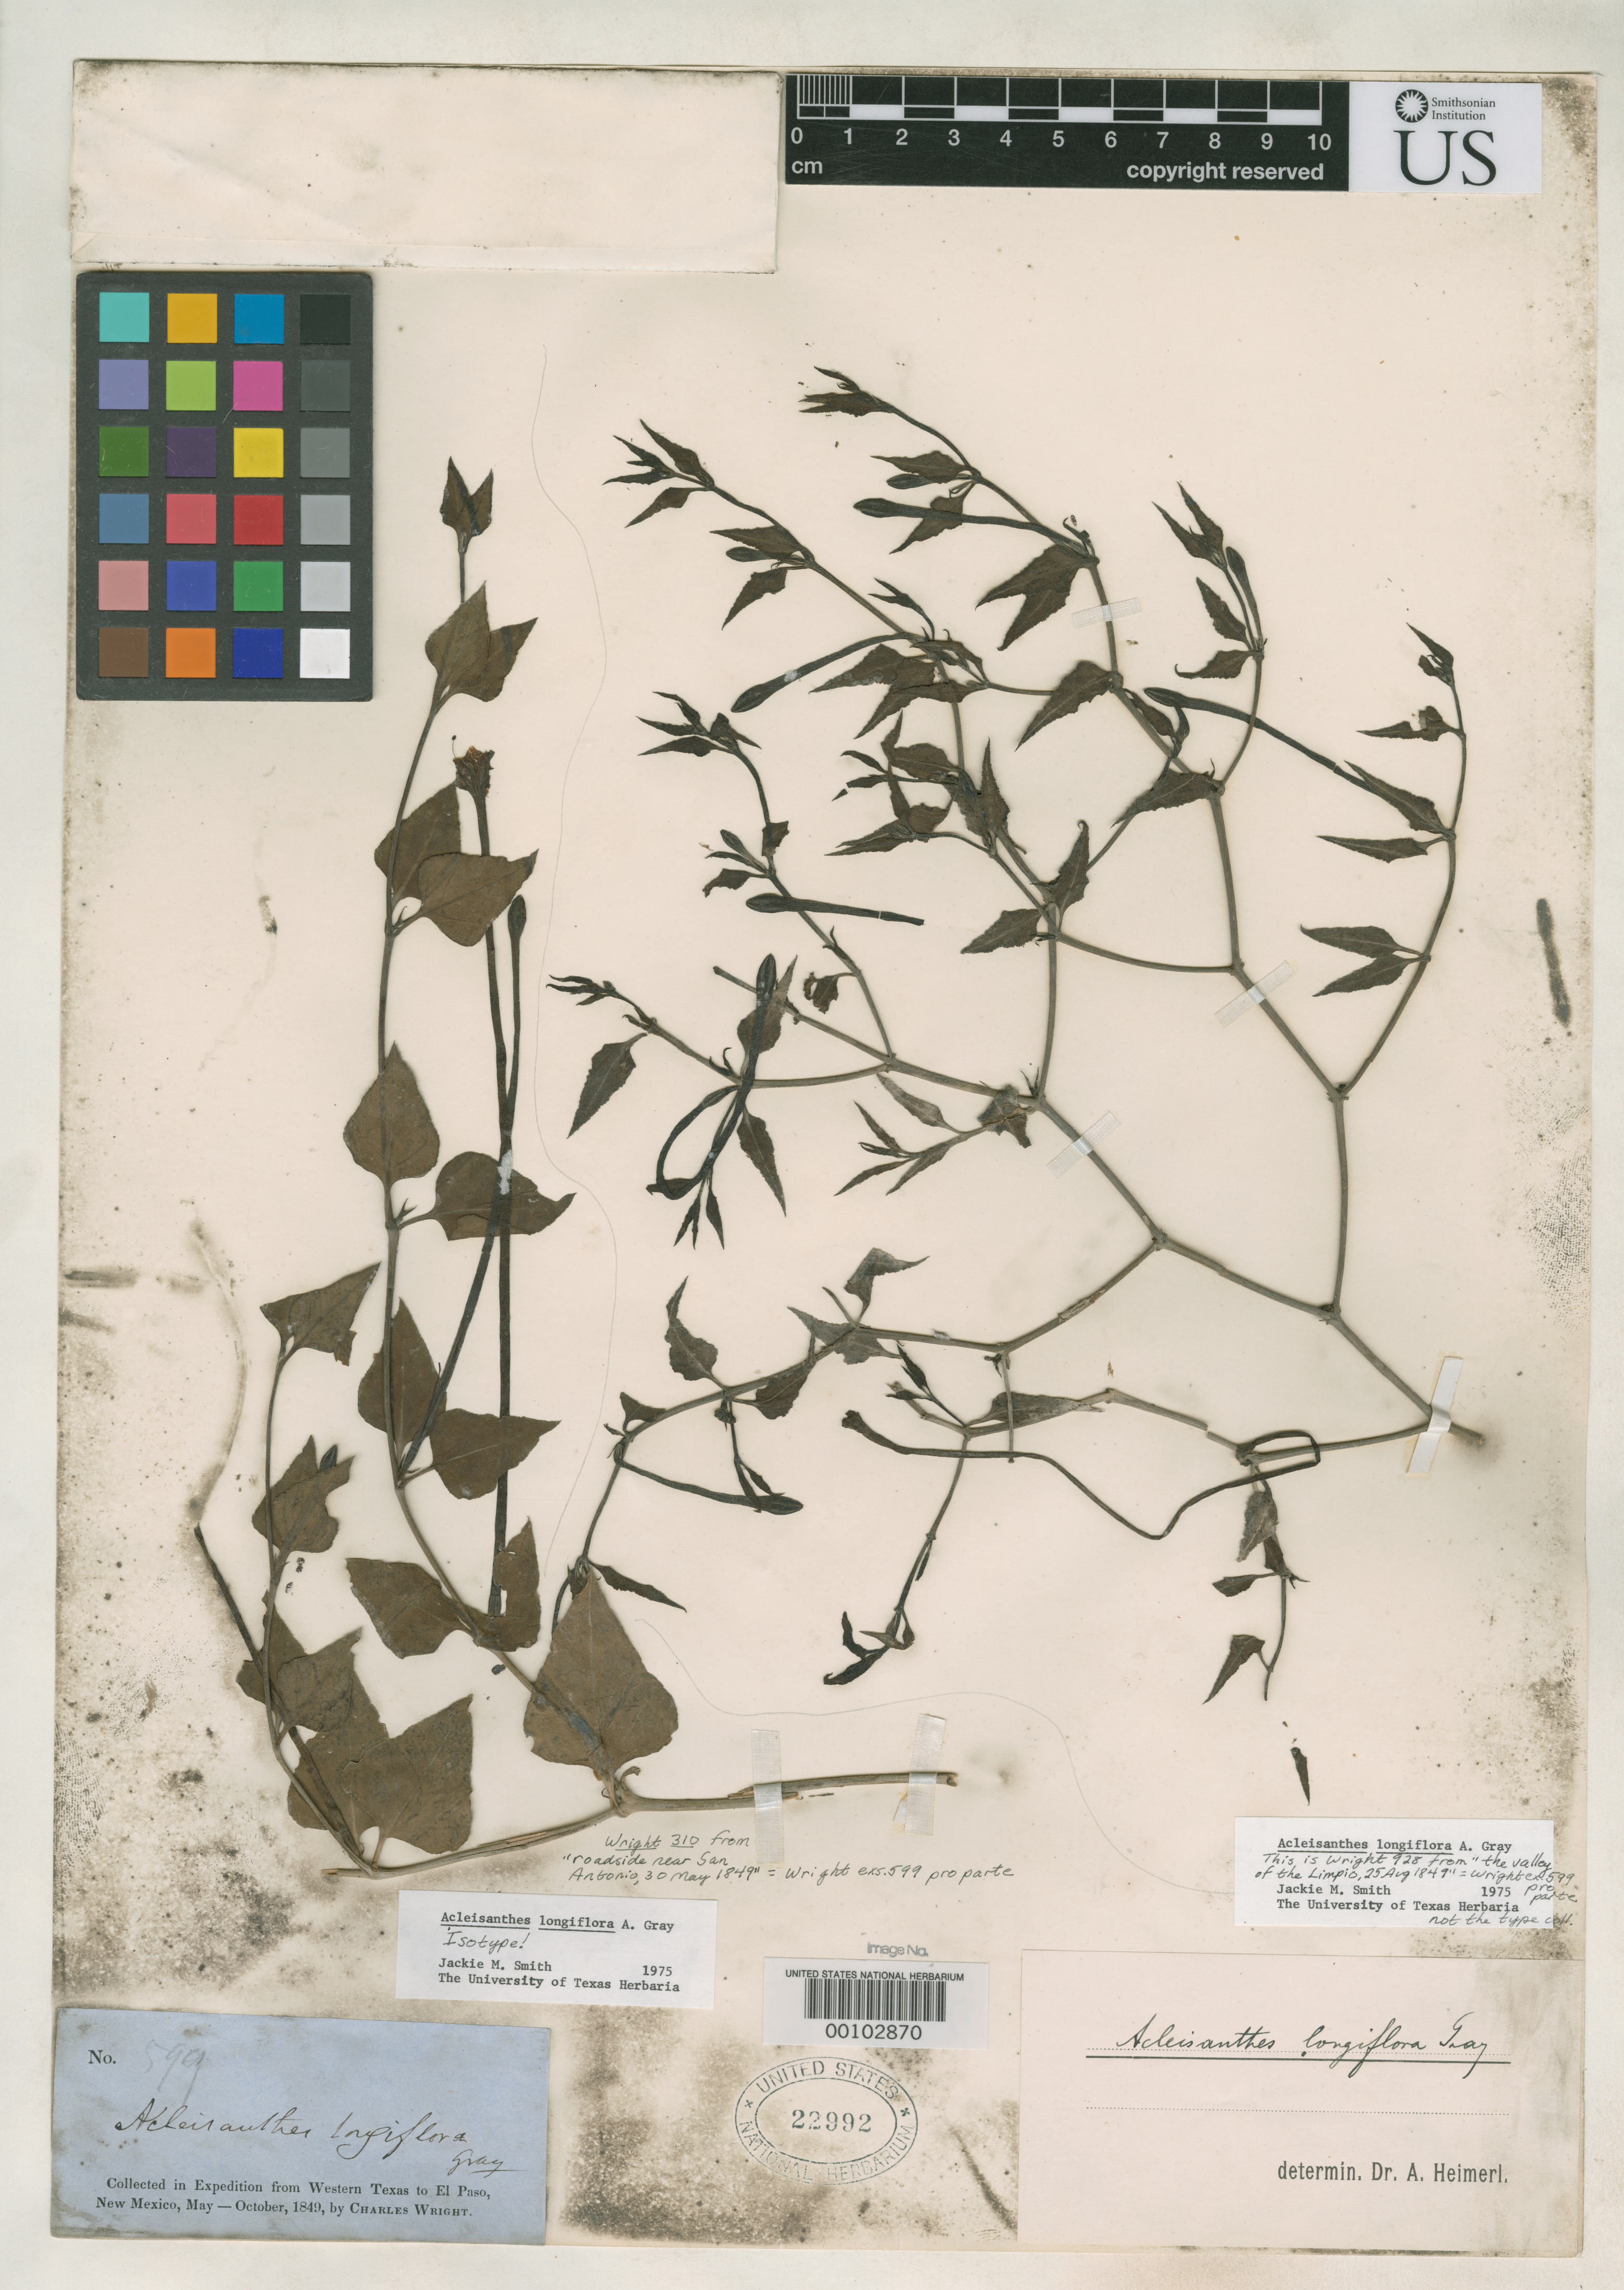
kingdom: Plantae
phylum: Tracheophyta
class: Magnoliopsida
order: Caryophyllales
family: Nyctaginaceae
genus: Acleisanthes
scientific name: Acleisanthes longiflora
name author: A. Gray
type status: Isosyntype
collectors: C. Wright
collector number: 599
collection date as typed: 1849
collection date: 1849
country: United States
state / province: Texas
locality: San Antonio, Valley of Limpio.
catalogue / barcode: US 22992